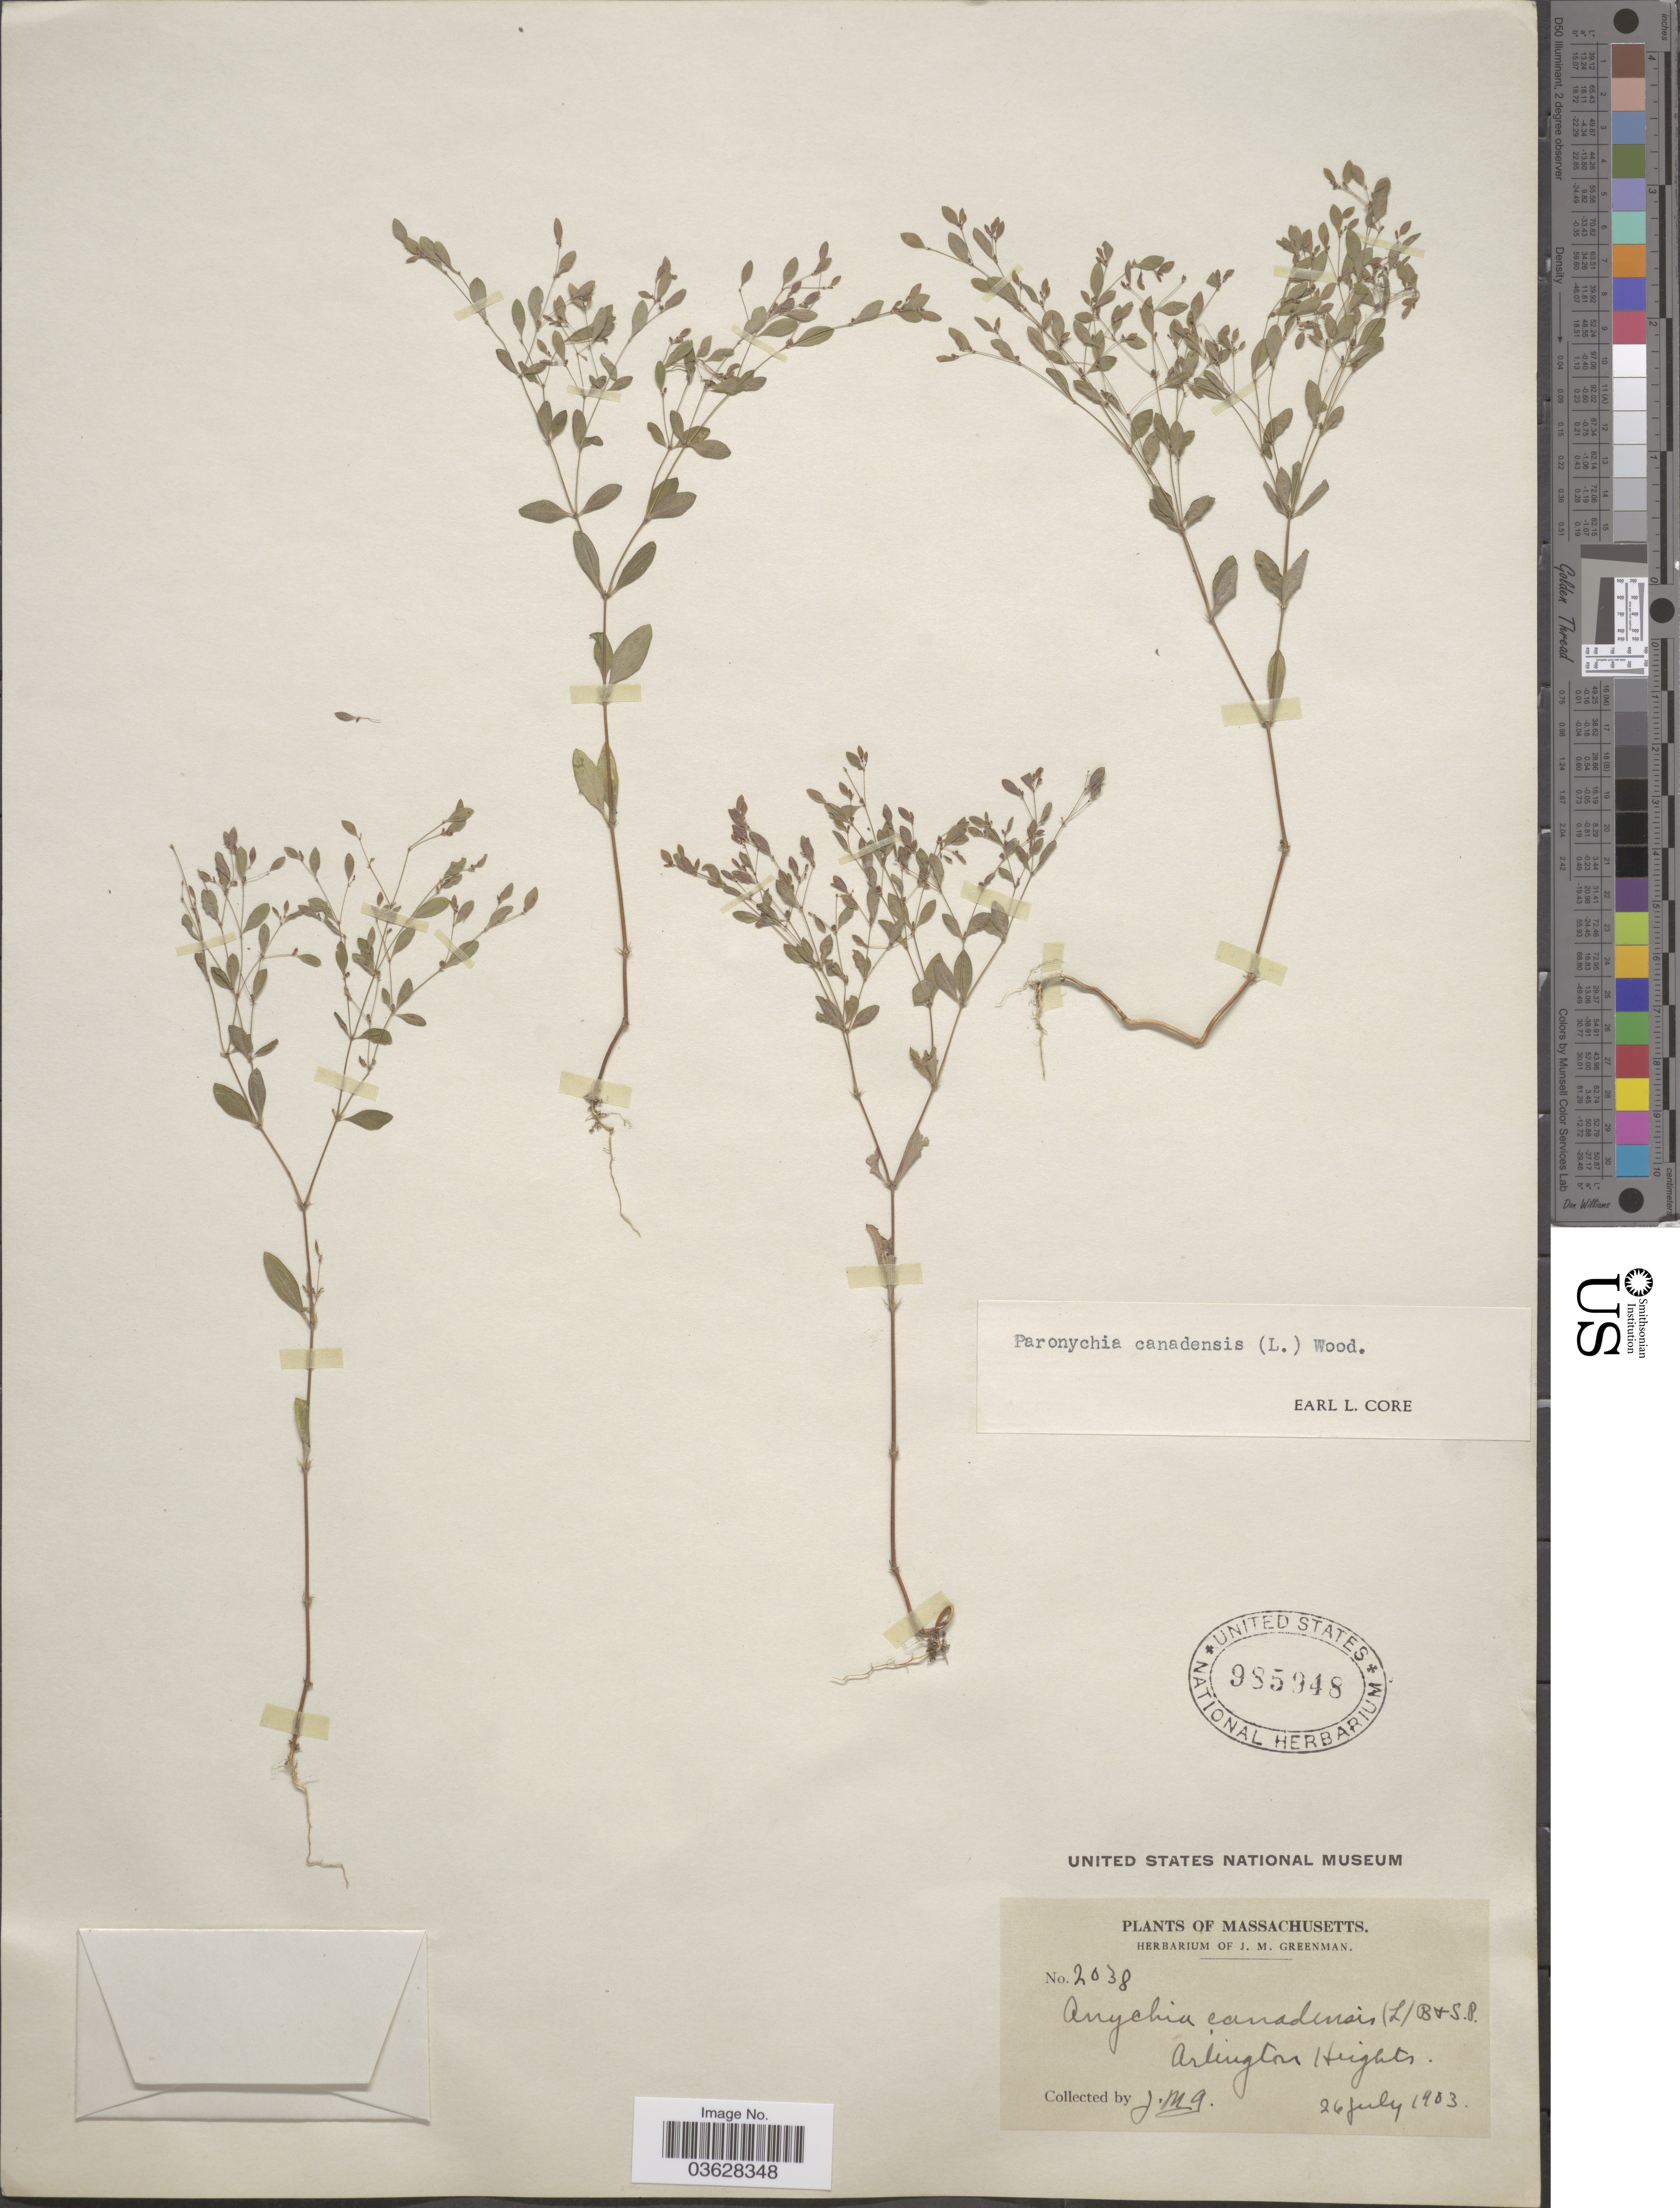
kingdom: Plantae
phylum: Tracheophyta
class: Magnoliopsida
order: Caryophyllales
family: Caryophyllaceae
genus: Paronychia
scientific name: Paronychia canadensis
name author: (L.) Alph. Wood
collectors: J. M. Greenman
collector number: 2038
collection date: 1903-07-26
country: United States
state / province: Massachusetts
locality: Arlington Heights.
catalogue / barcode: US 985948